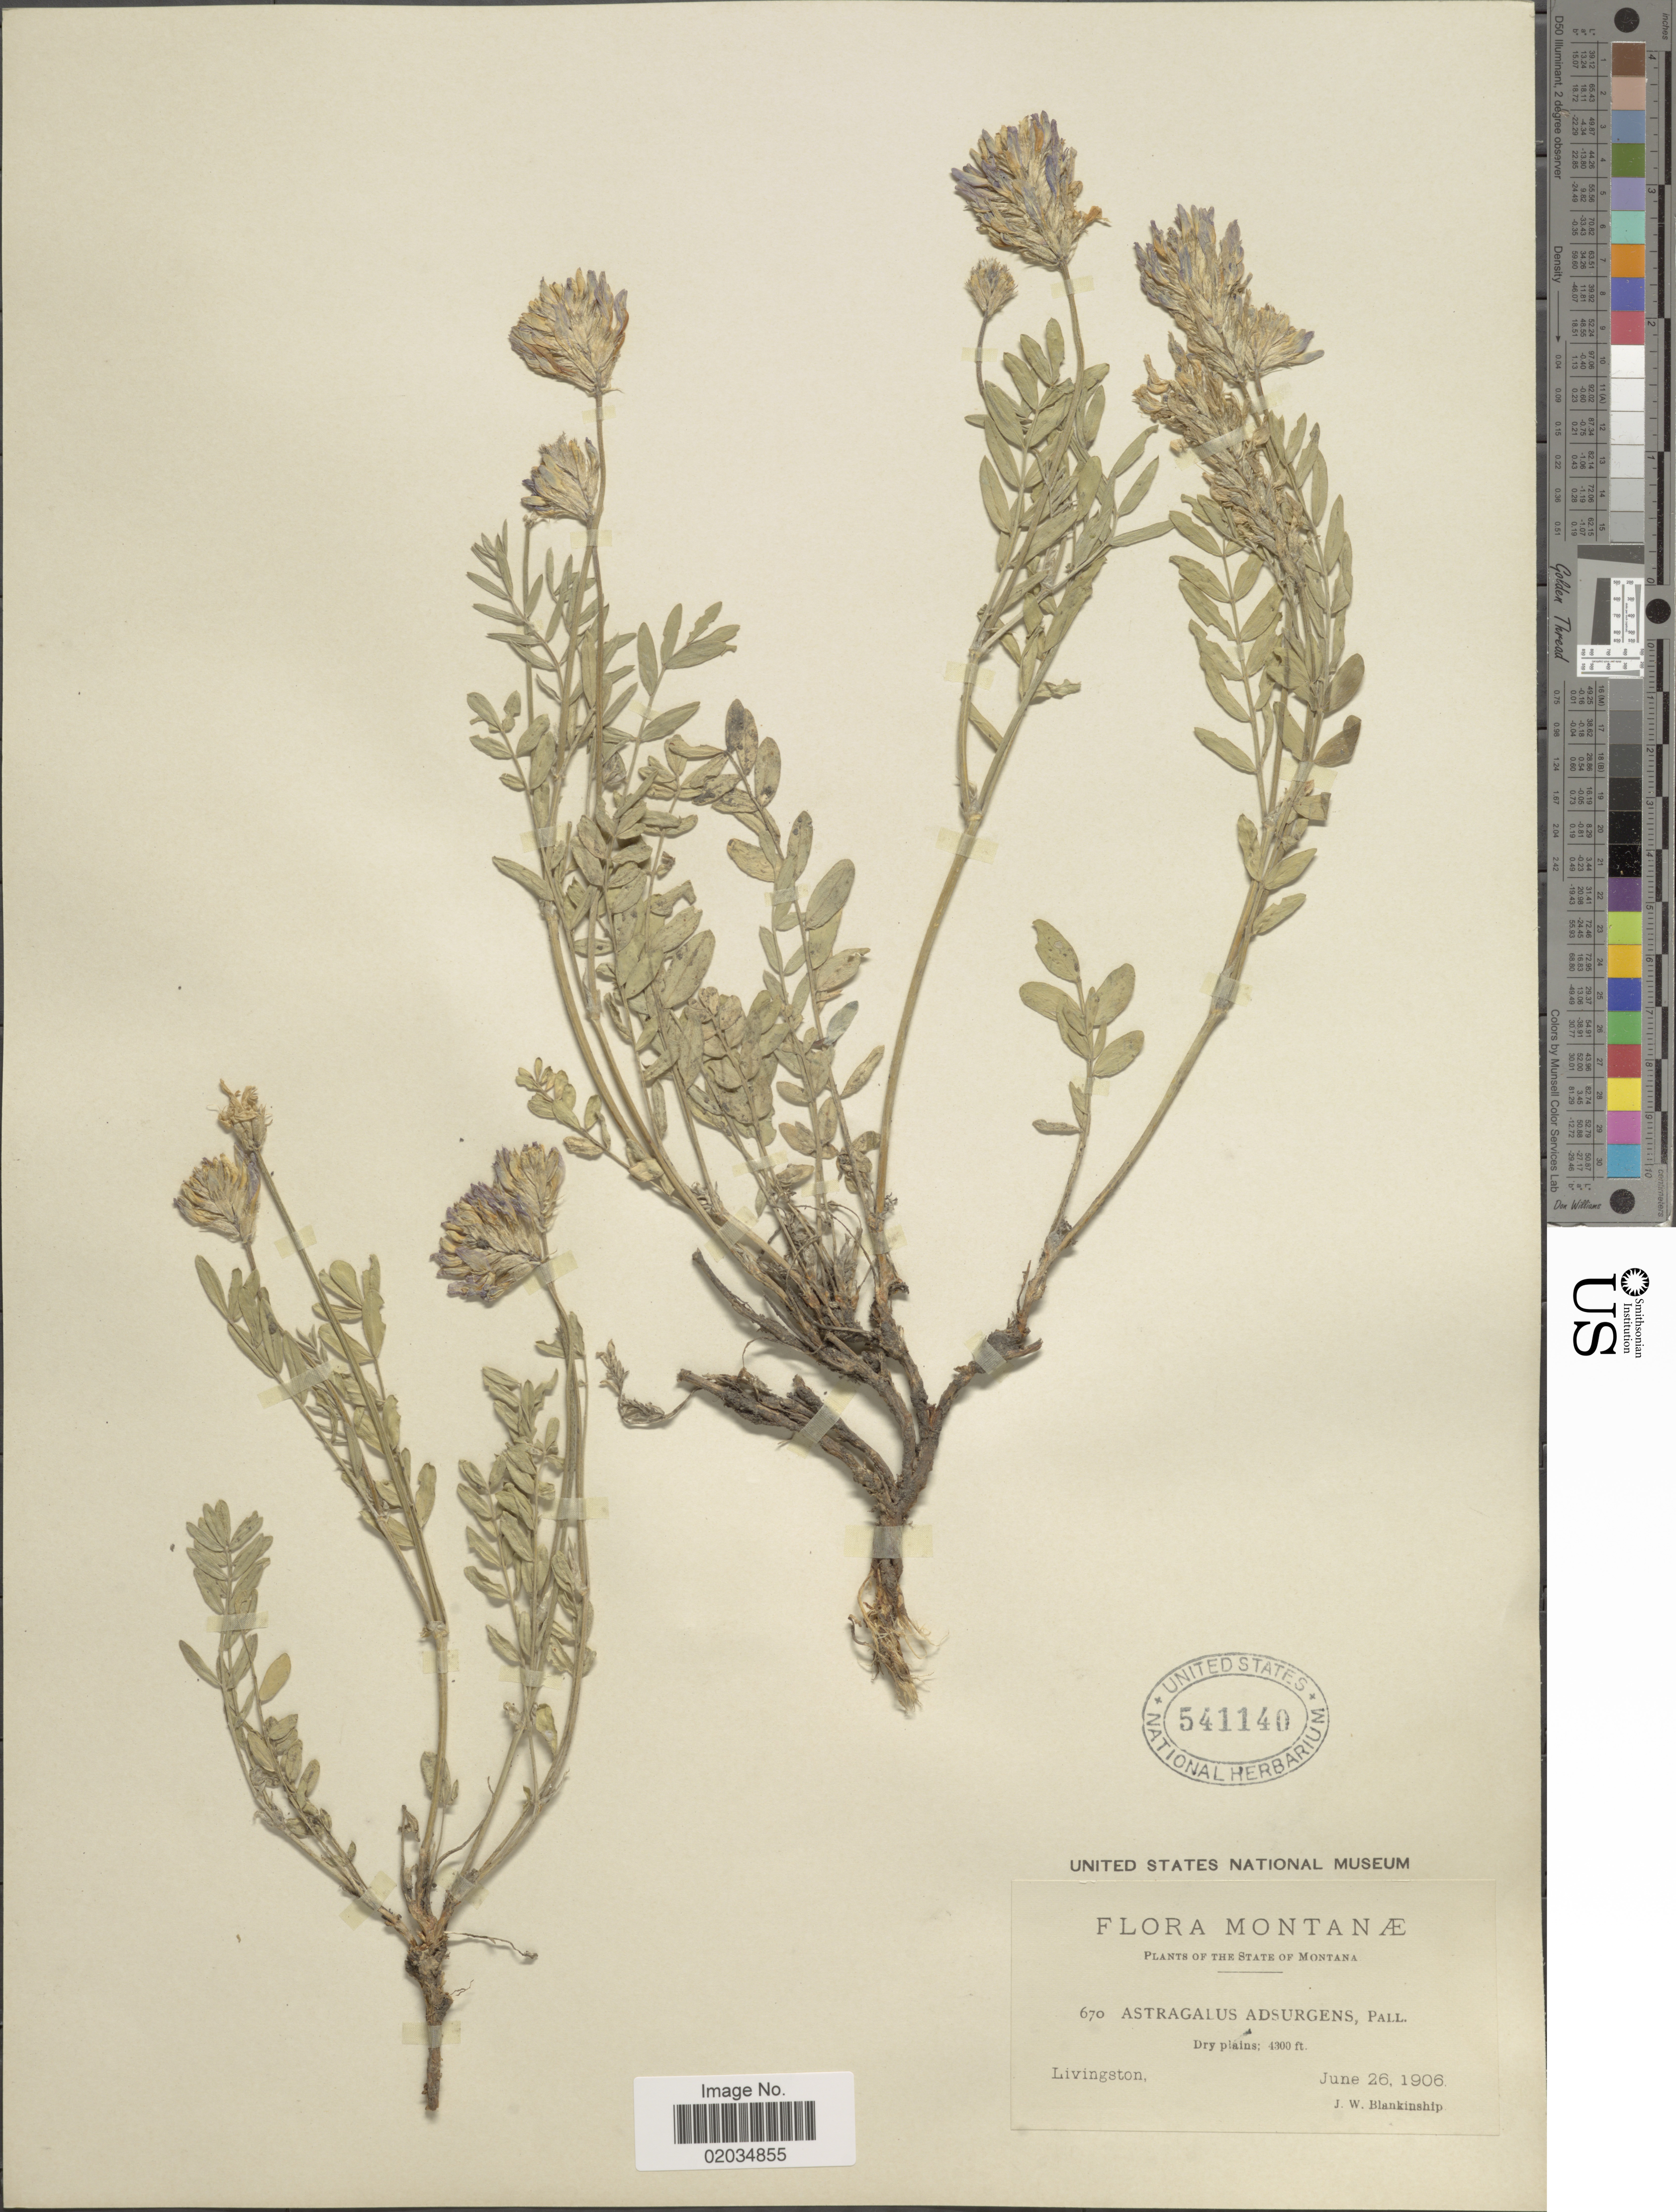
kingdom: Plantae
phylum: Tracheophyta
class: Magnoliopsida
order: Fabales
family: Fabaceae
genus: Astragalus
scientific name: Astragalus striatus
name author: Nutt.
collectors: J. W. Blankinship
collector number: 670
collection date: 1906-06-26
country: United States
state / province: Montana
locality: Livingston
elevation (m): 1311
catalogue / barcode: US 541140